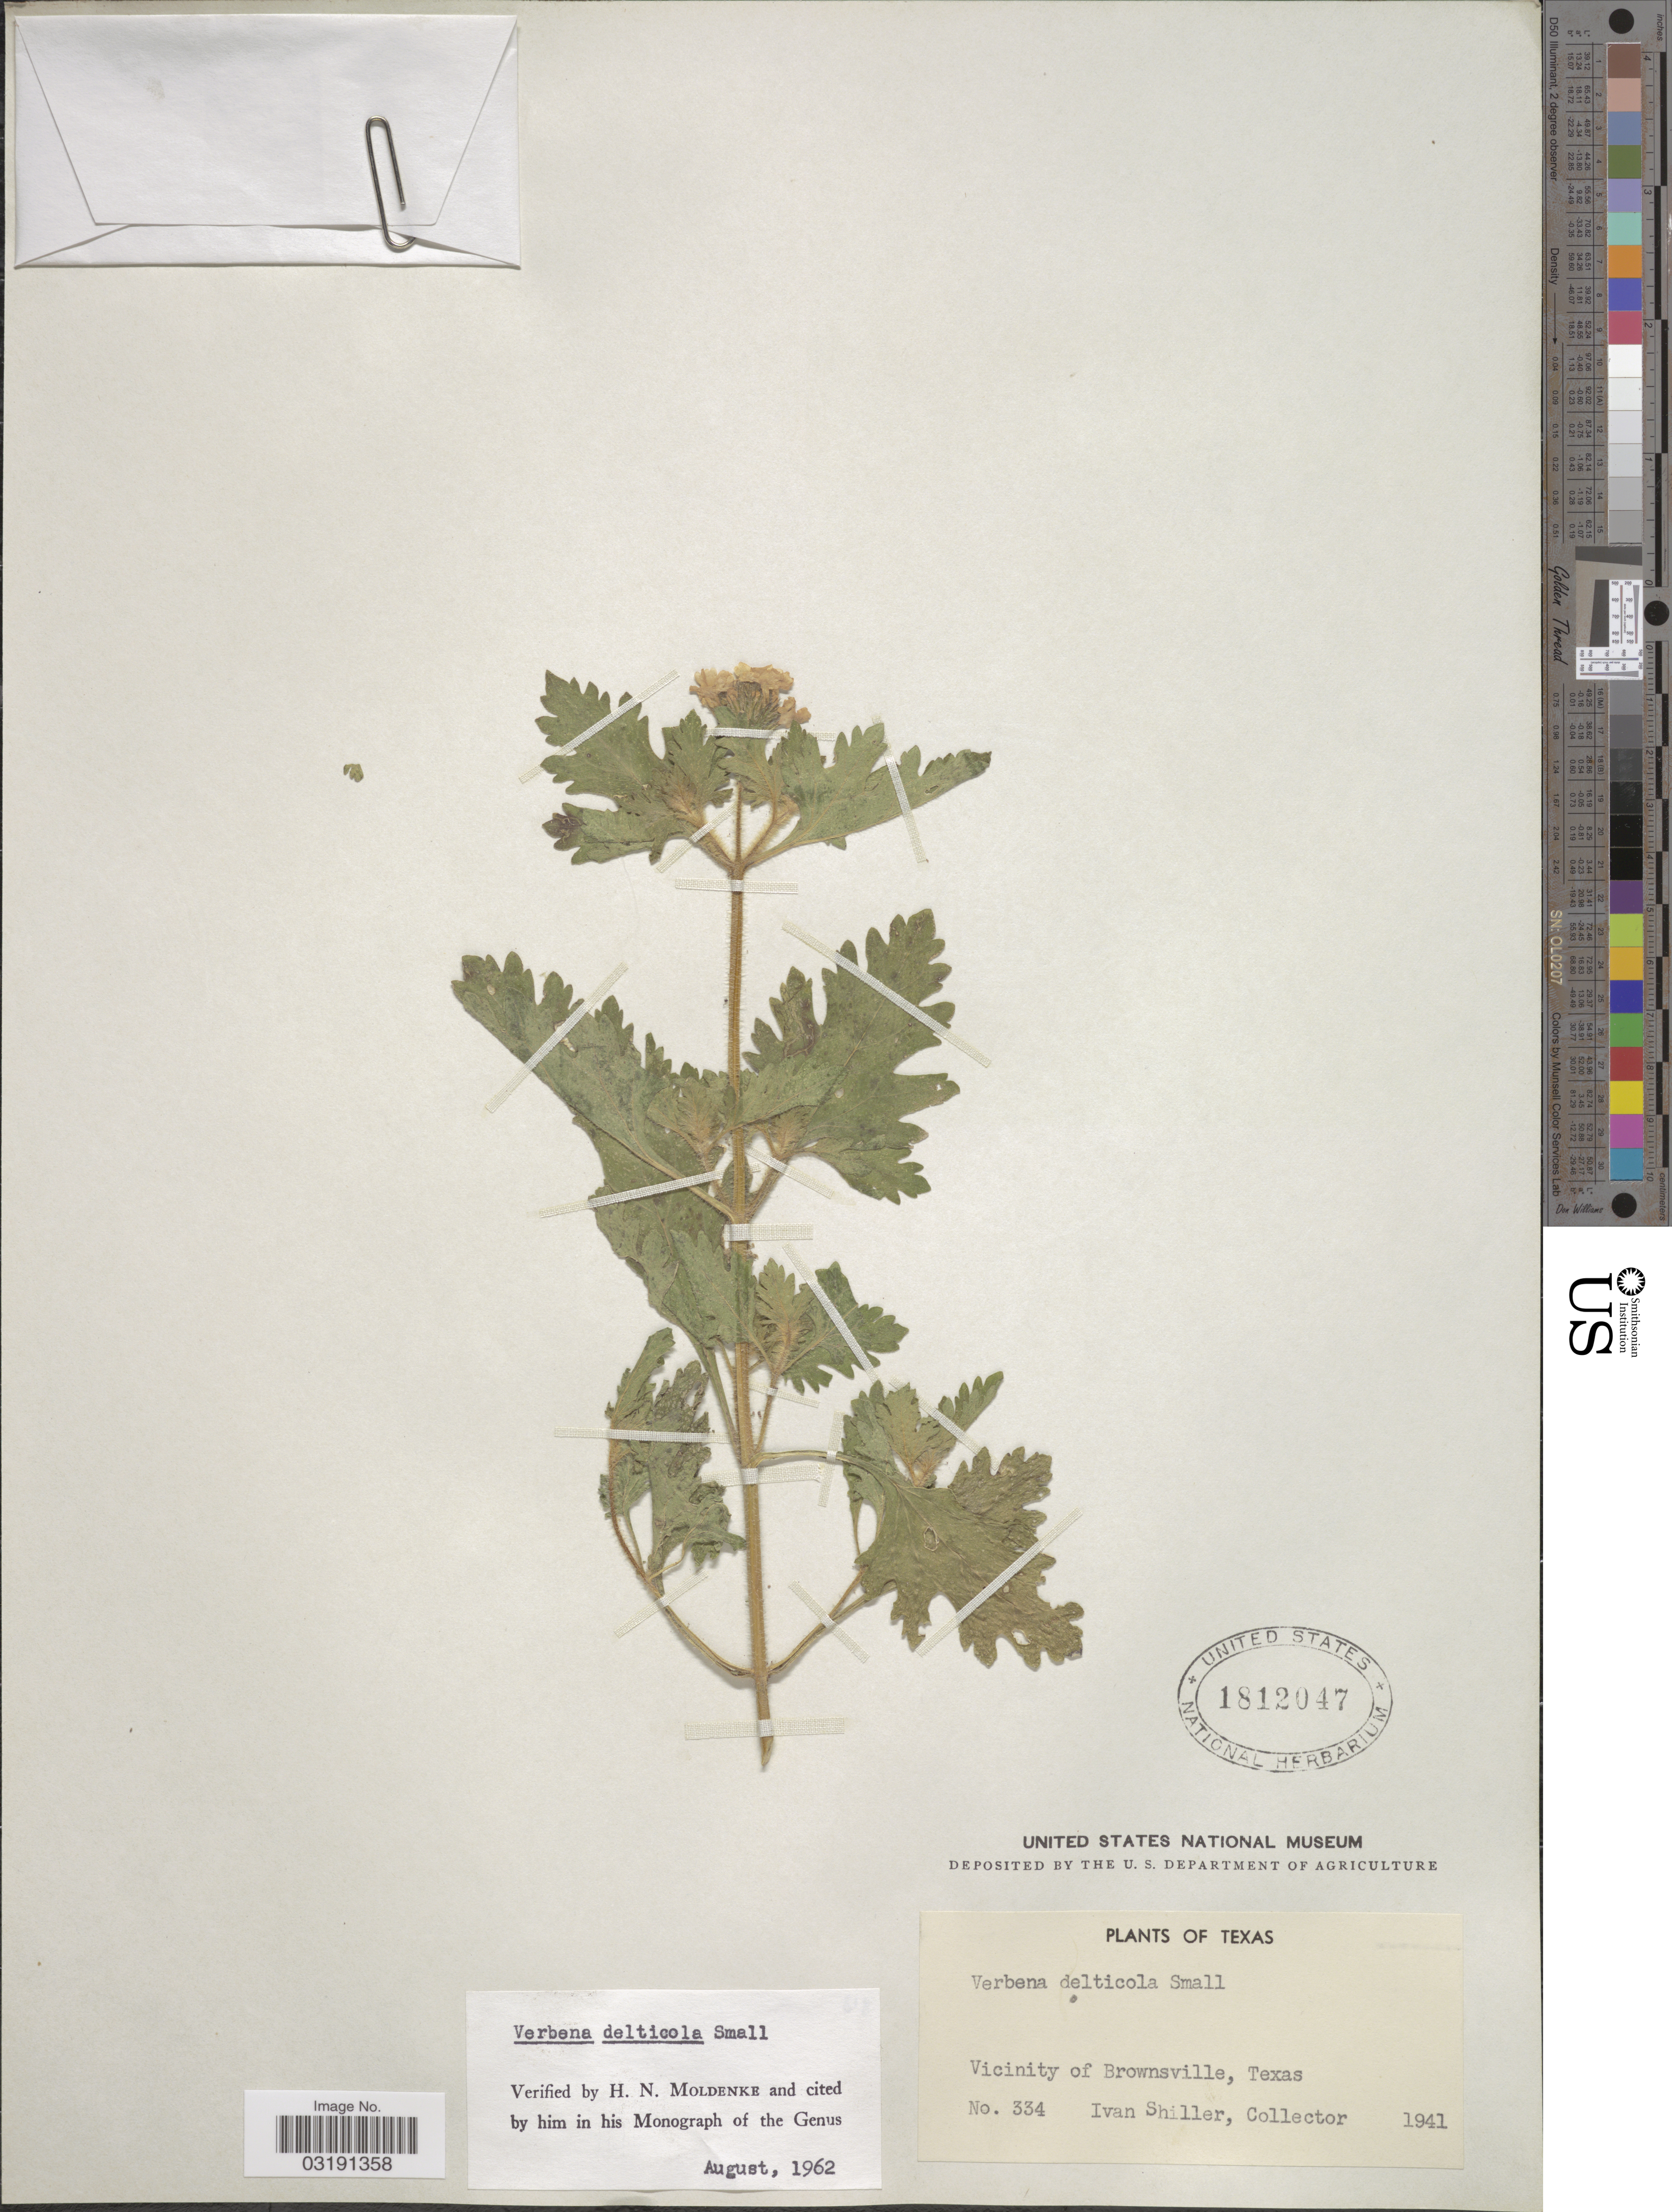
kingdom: Plantae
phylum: Tracheophyta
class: Magnoliopsida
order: Lamiales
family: Verbenaceae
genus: Verbena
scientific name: Verbena delticola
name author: Small ex Perry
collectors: I. Shiller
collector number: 334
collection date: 1941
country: United States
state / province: Texas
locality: Vicinity of Brownsville.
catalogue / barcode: US 1812047